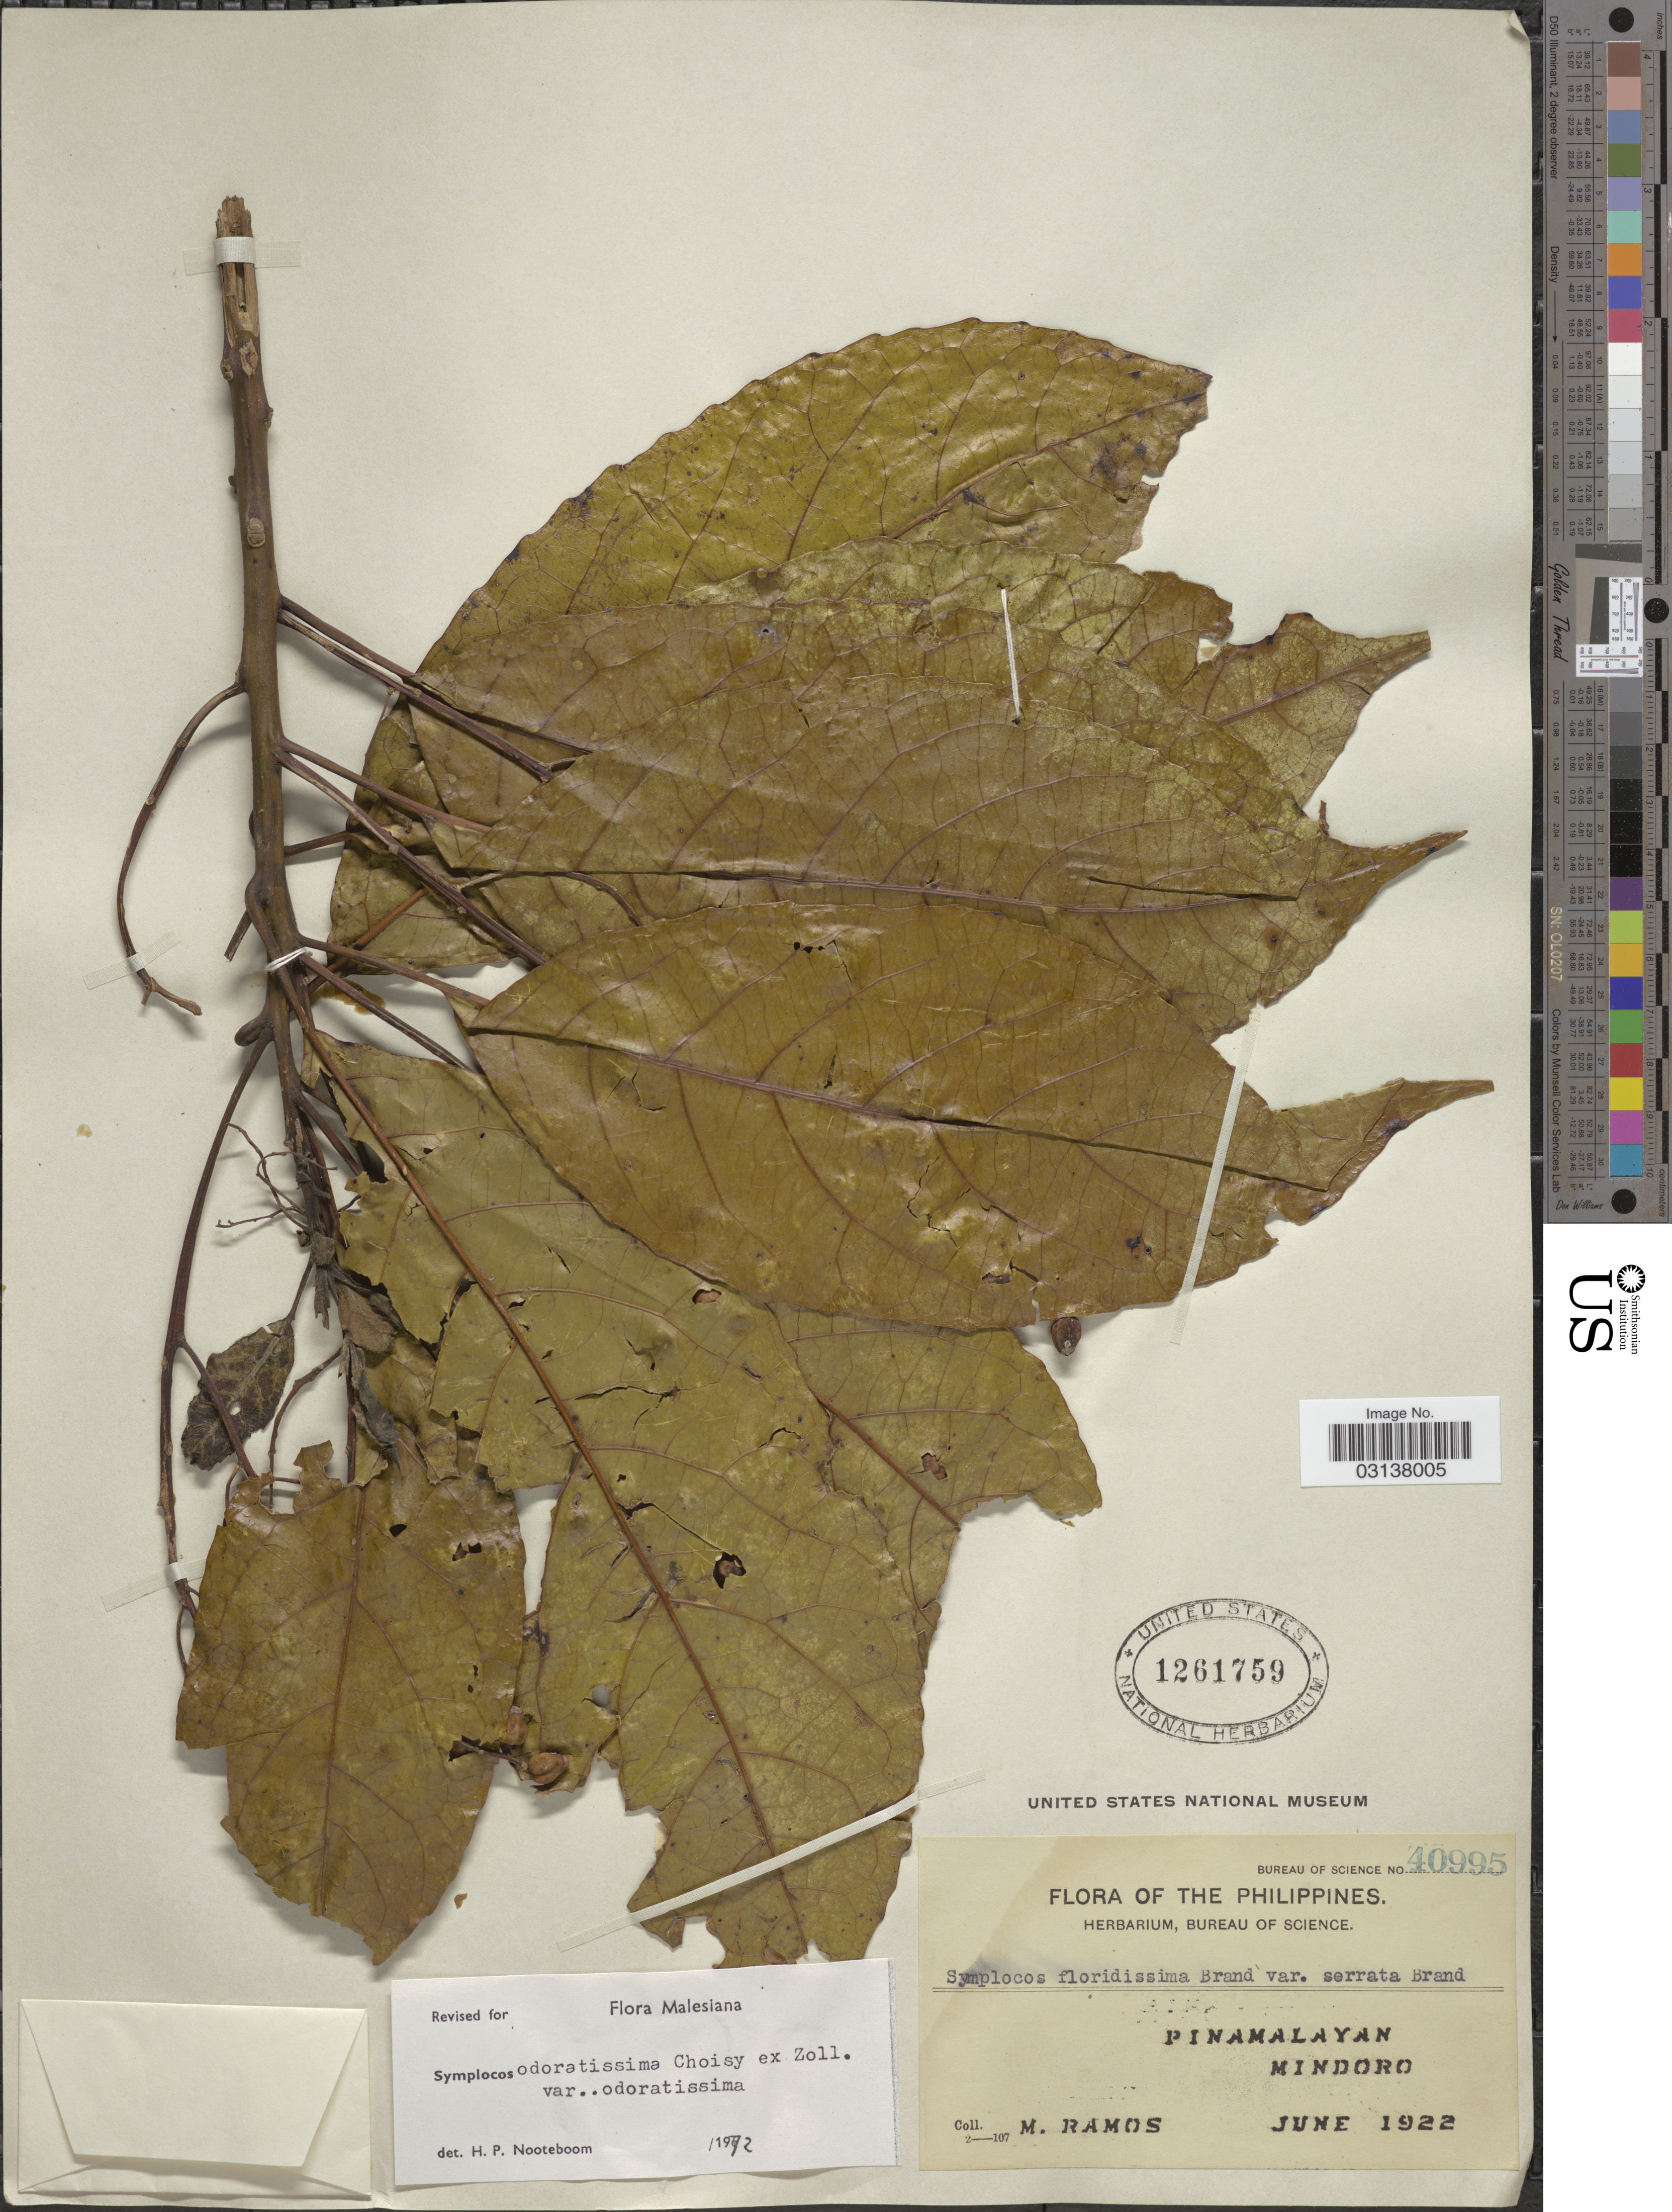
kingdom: Plantae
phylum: Tracheophyta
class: Magnoliopsida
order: Ericales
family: Symplocaceae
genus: Symplocos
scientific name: Symplocos odoratissima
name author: (Blume) Choisy ex Zoll.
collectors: M. Ramos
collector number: Bureau of Science 40995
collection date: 1922-06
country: Philippines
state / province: Mimaropa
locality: The Philippines. Pinamalayan Mindoro.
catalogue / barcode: US 1261759